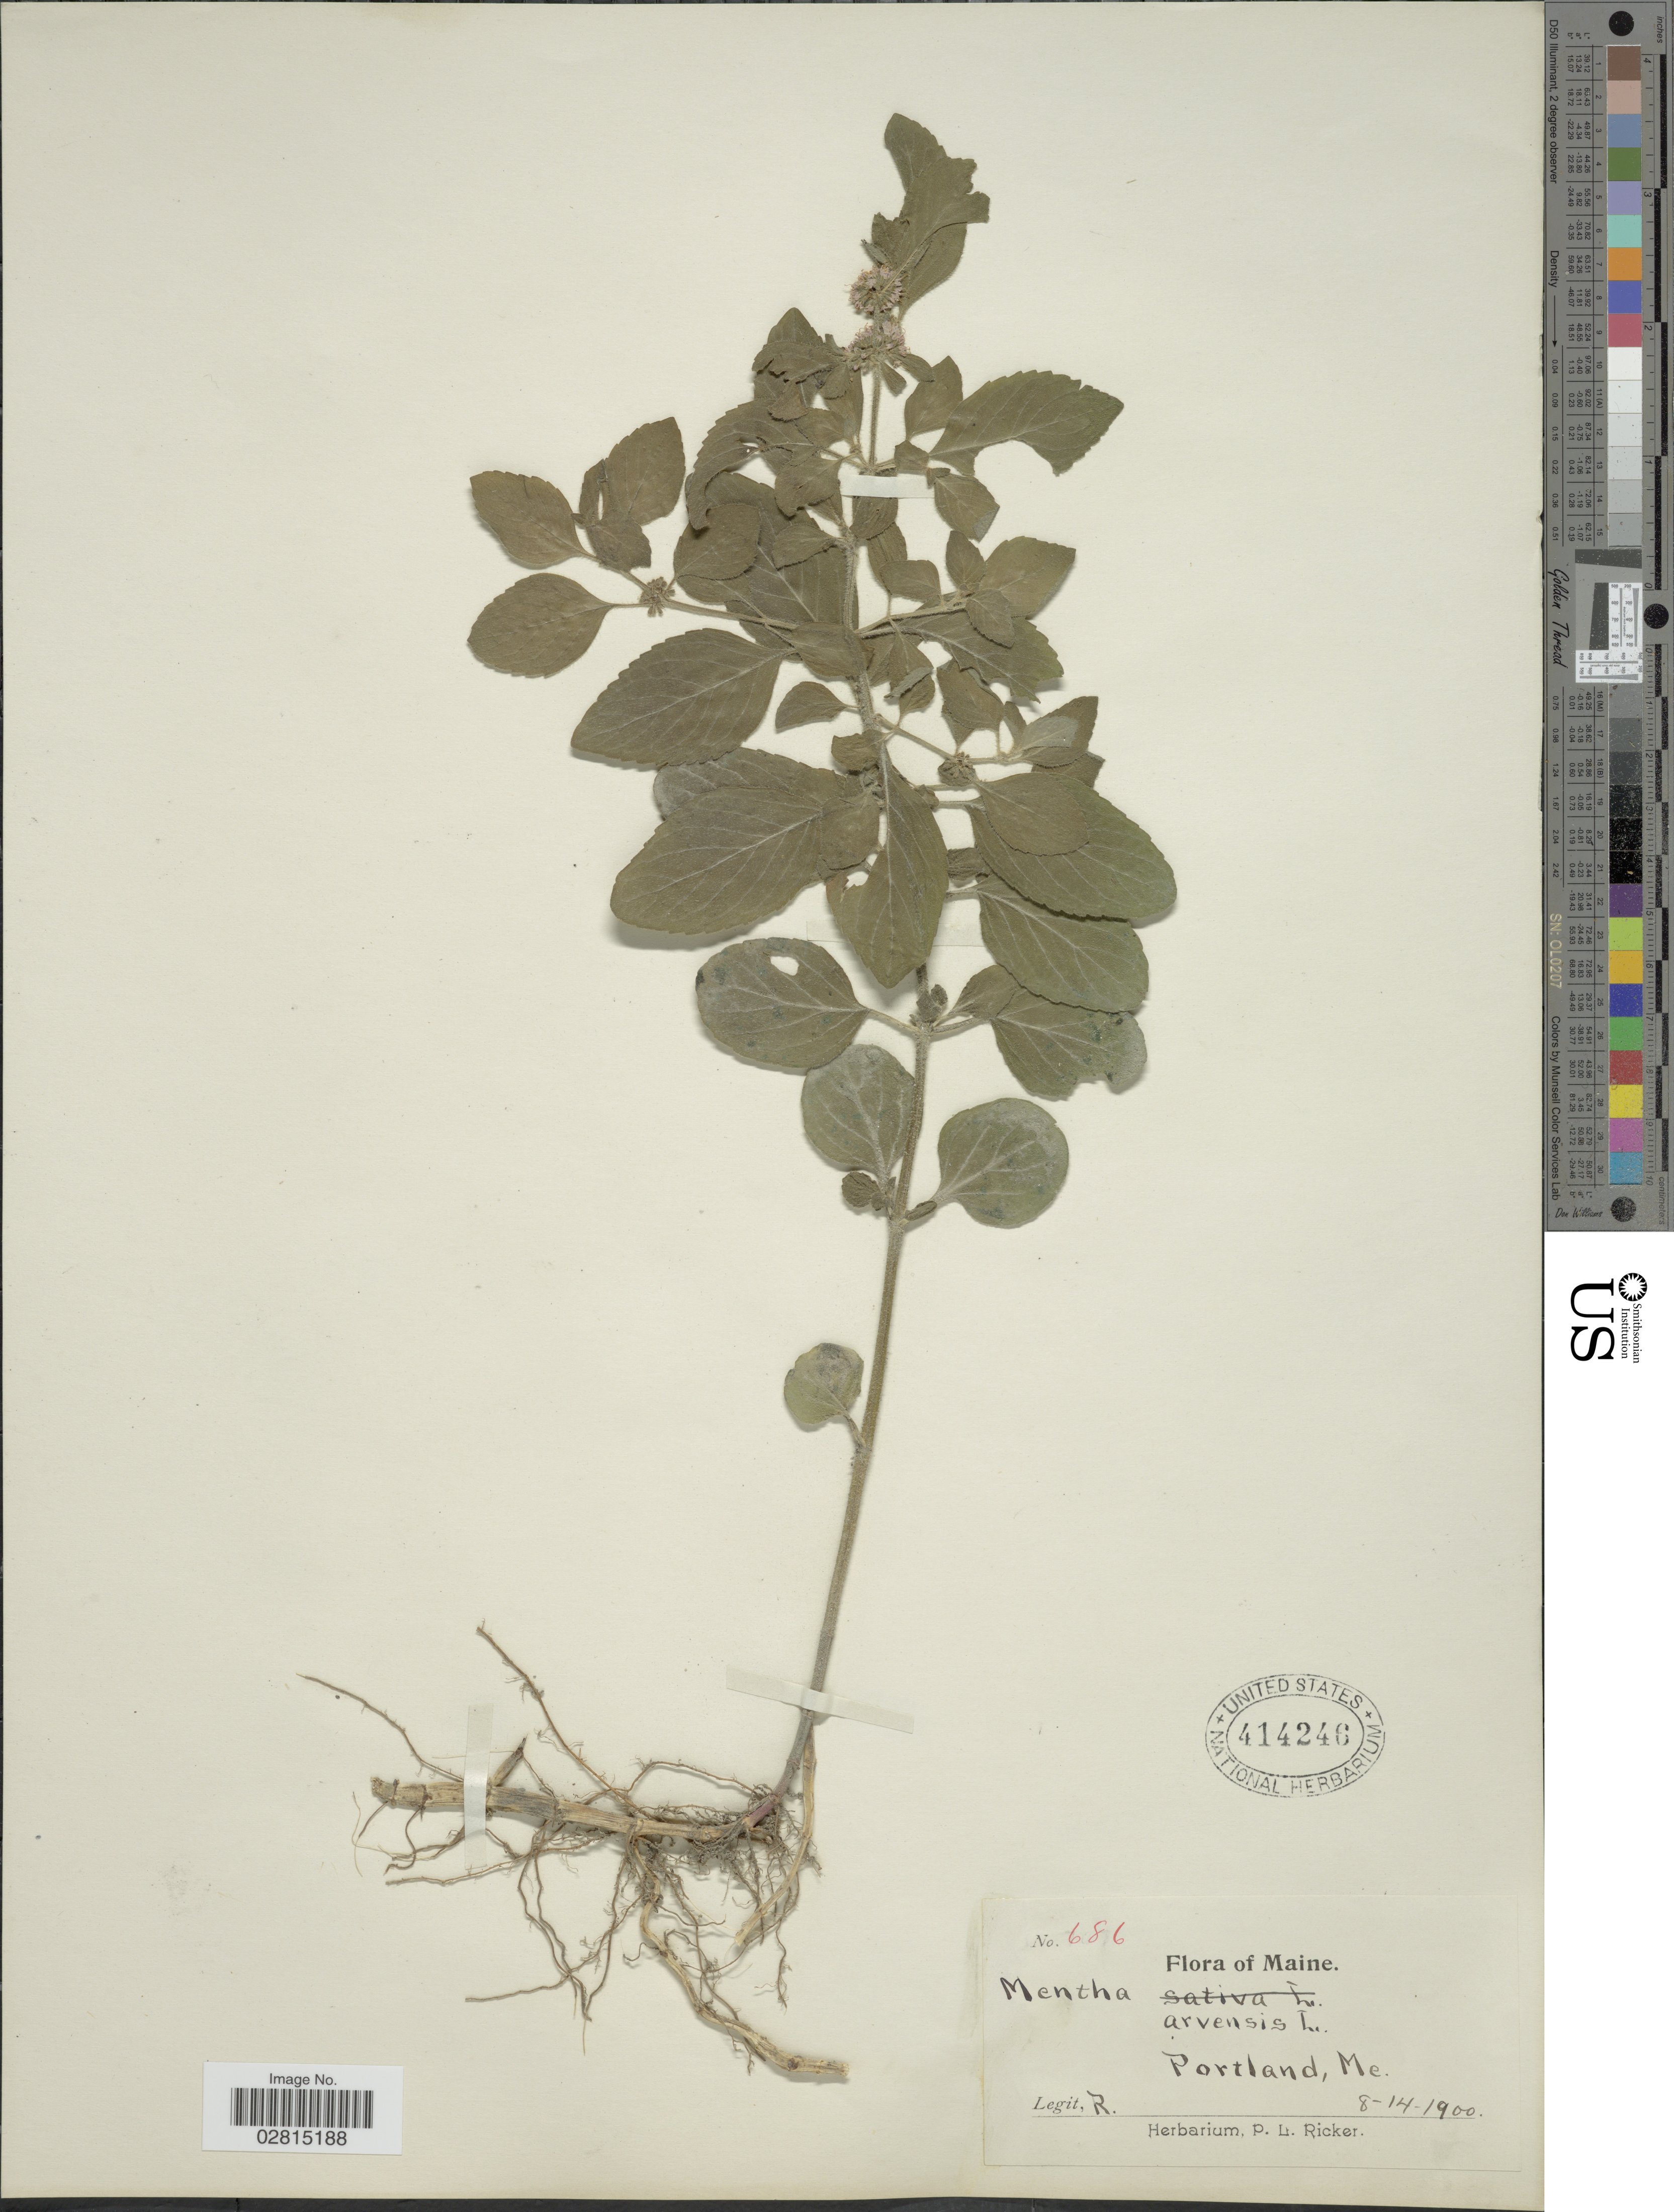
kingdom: Plantae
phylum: Tracheophyta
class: Magnoliopsida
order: Lamiales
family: Lamiaceae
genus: Mentha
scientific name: Mentha arvensis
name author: L.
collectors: P. Ricker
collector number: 686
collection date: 1900-08-14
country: United States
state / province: Maine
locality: Portland, Me.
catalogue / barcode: US 414246